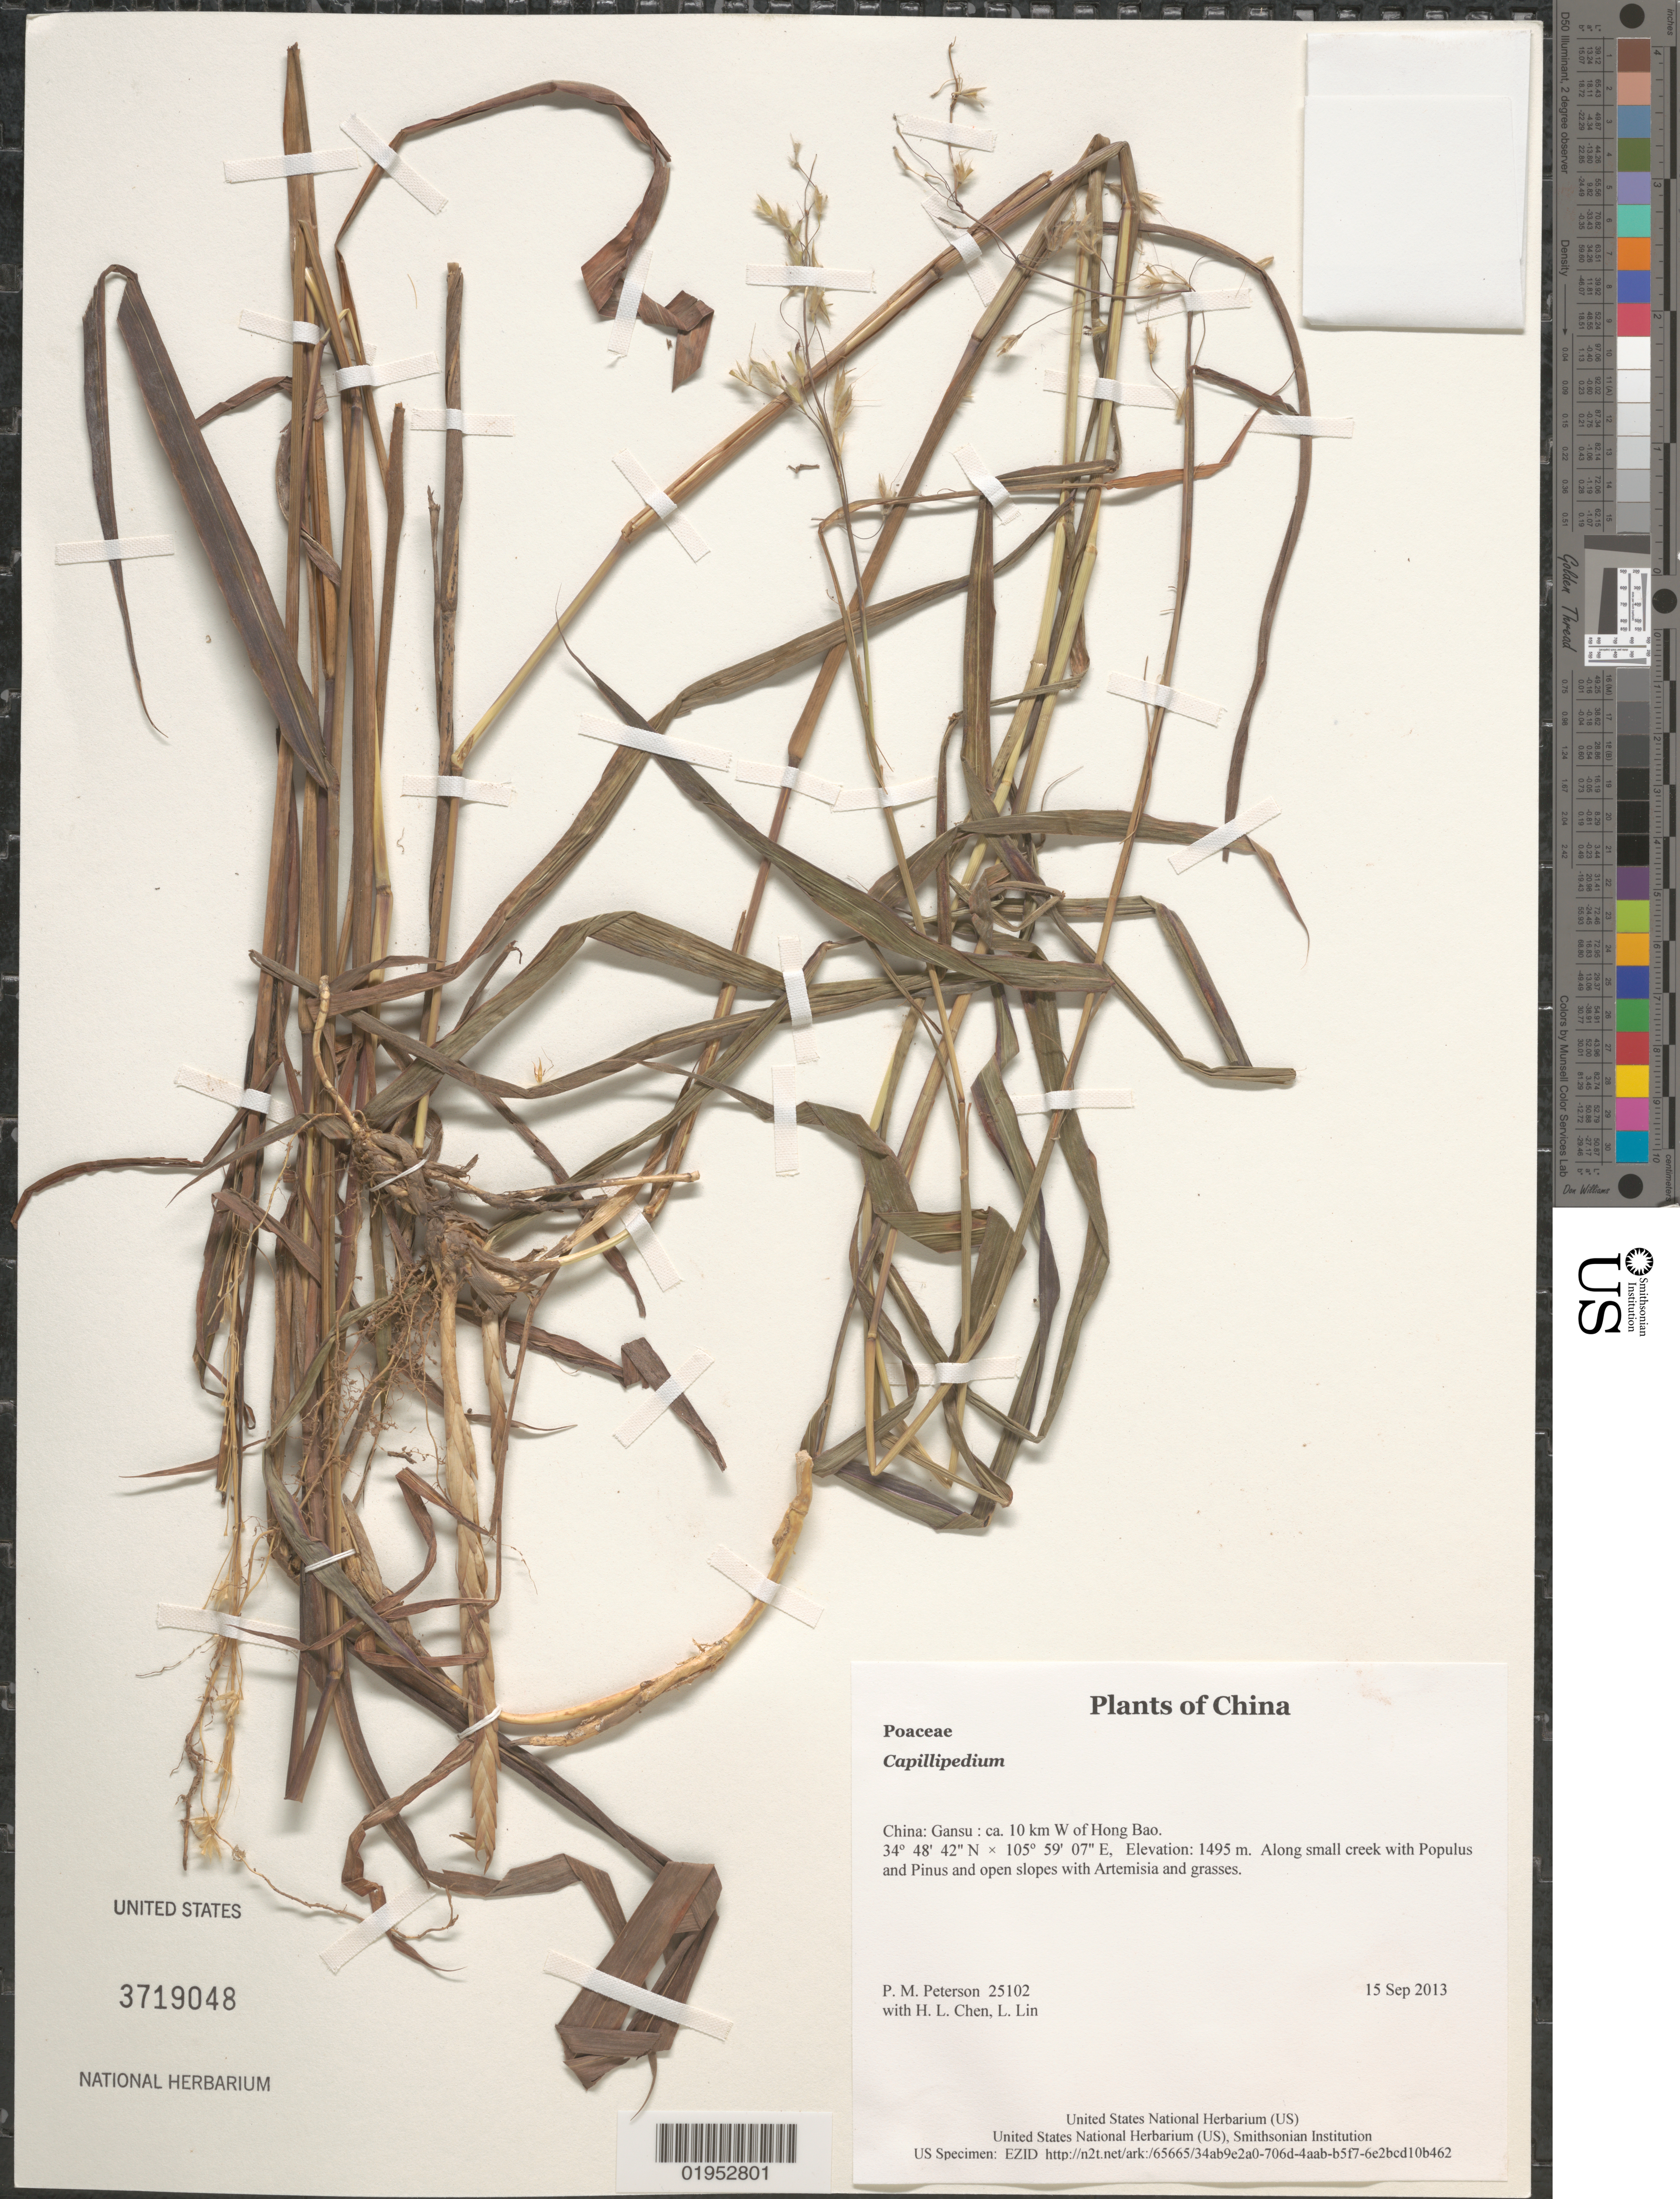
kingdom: Plantae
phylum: Tracheophyta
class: Liliopsida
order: Poales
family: Poaceae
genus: Capillipedium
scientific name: Capillipedium sp.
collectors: P. M. Peterson, H. L. Chen & L. Lin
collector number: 25102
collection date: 2013-09-15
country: China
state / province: Gansu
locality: ca. 10 km W of Hong Bao.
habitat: Along small creek with Populus and Pinus and open slopes with Artemisia and grasses.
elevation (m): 1495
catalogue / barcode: US 3719048